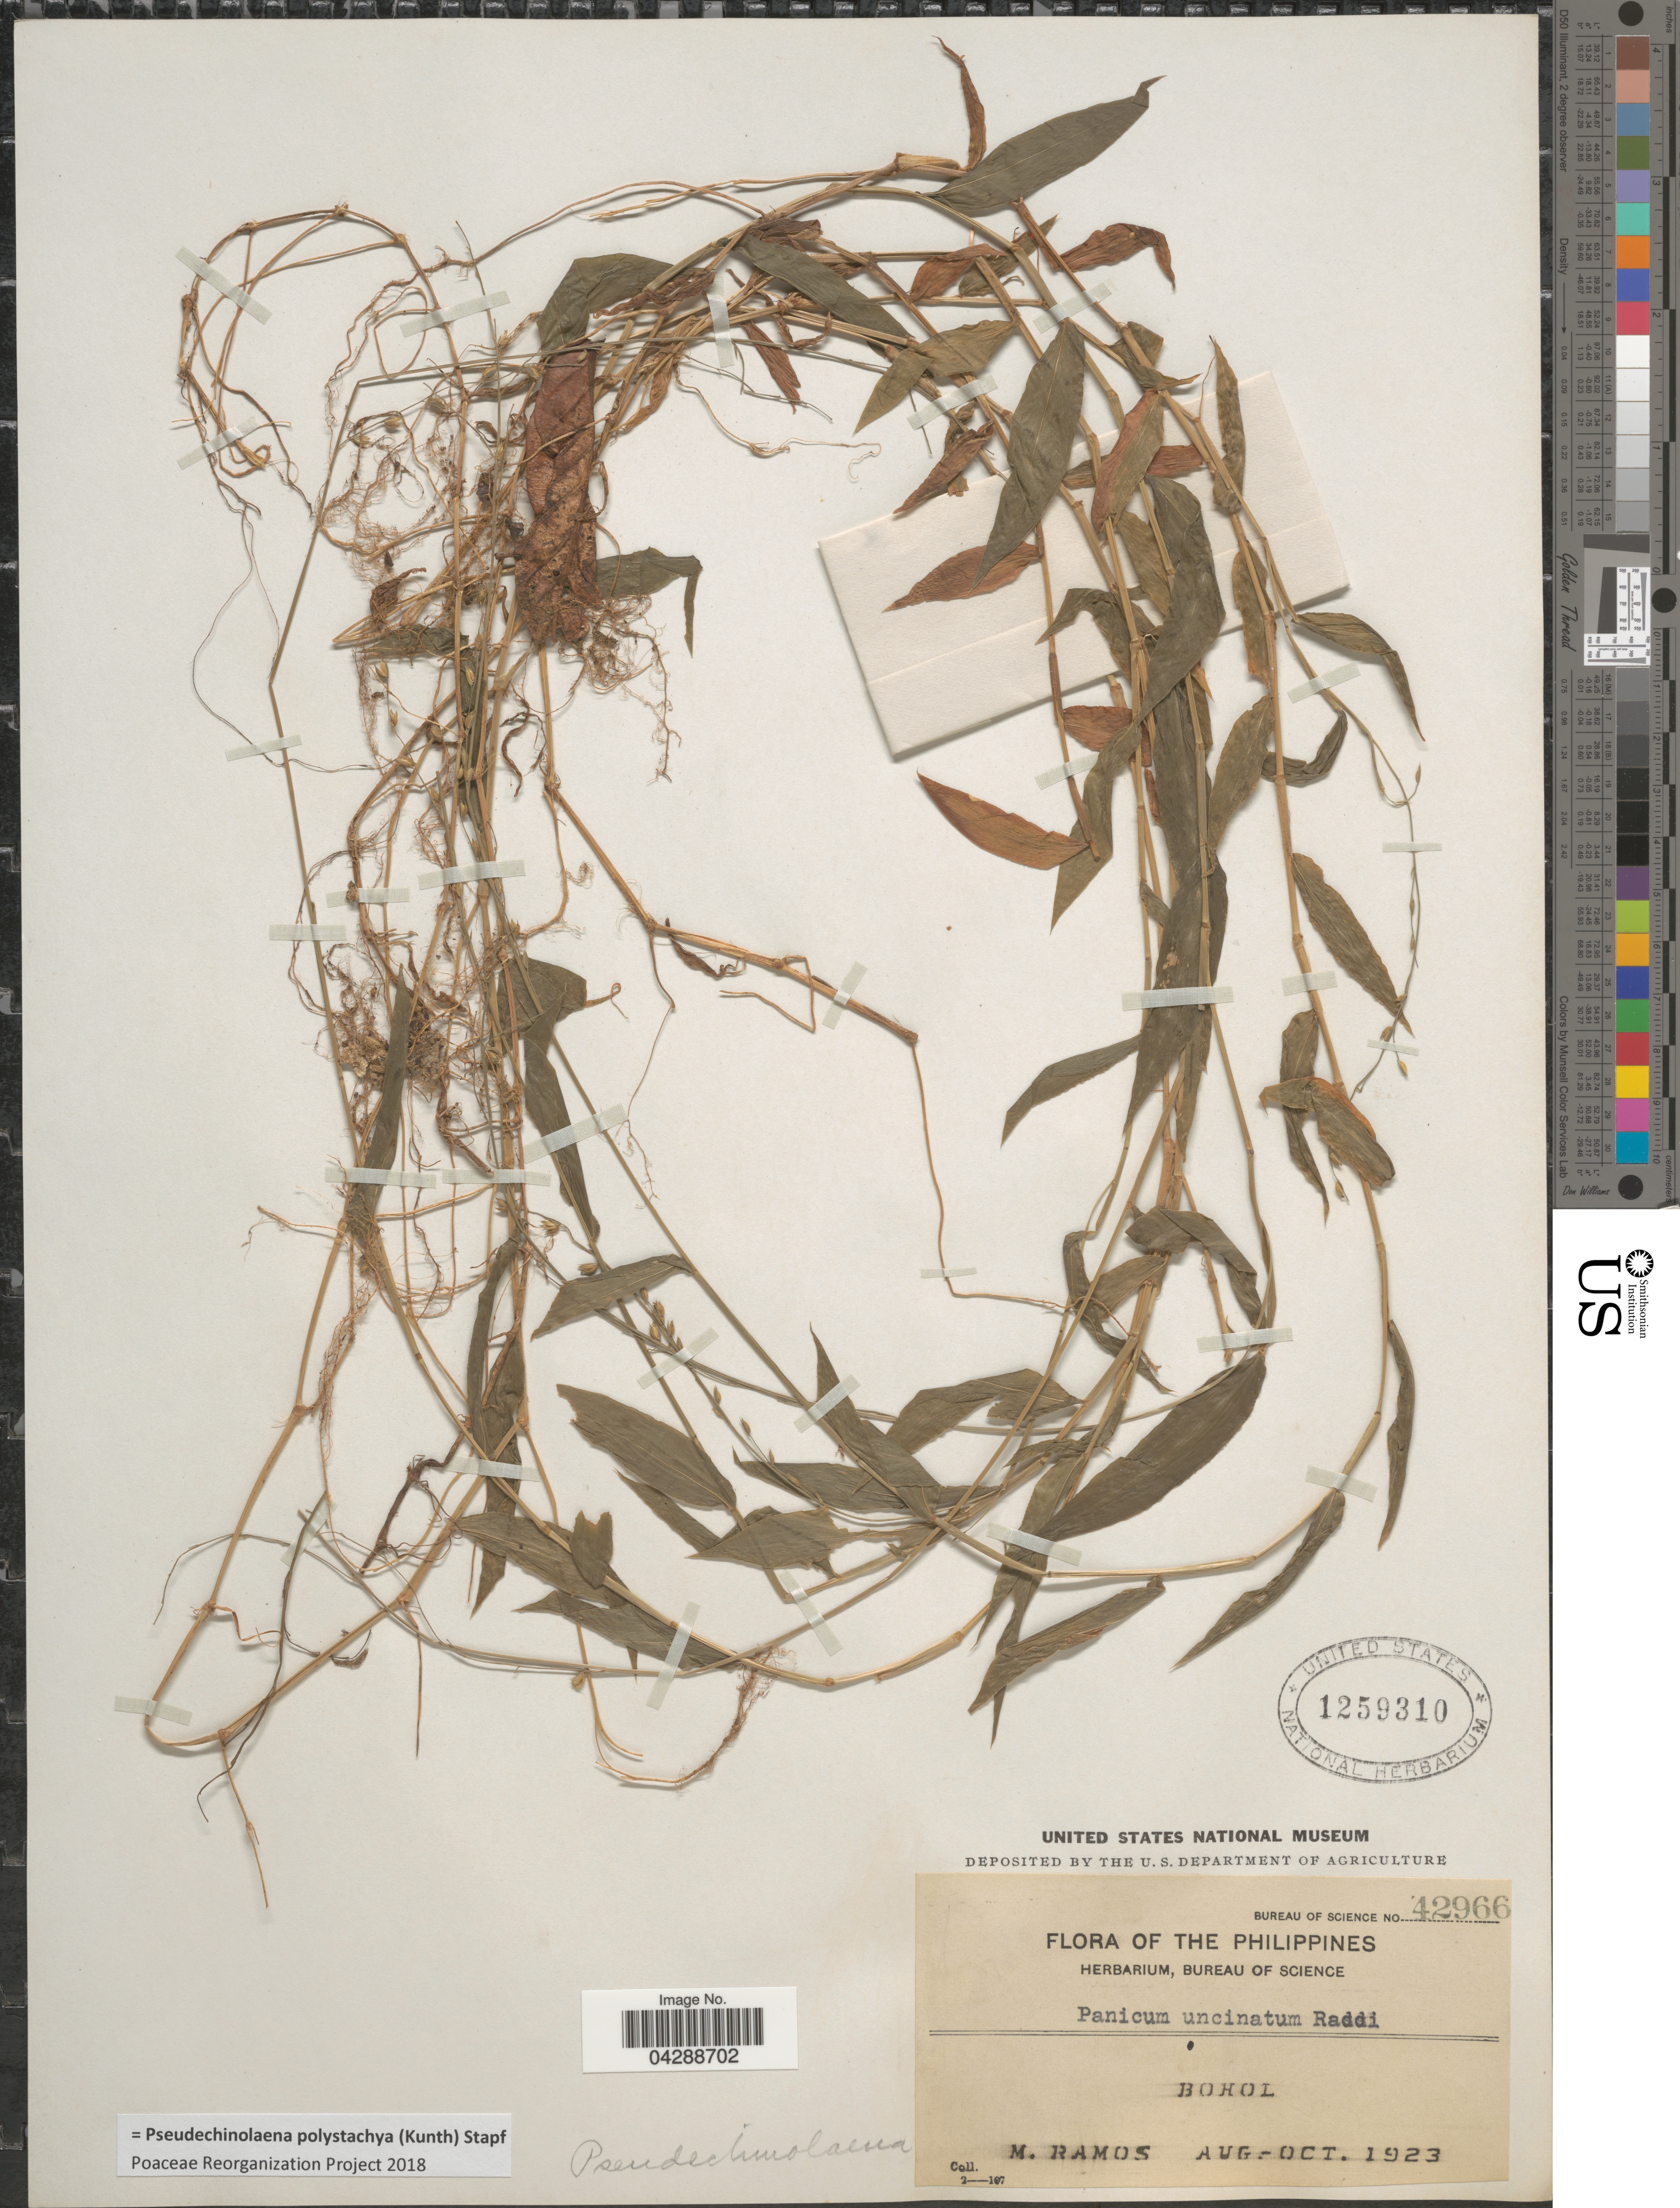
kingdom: Plantae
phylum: Tracheophyta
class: Liliopsida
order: Poales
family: Poaceae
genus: Pseudechinolaena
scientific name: Pseudechinolaena polystachya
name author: (Kunth) Stapf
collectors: M. Ramos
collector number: Bureau of Science 42966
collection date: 1923-08/1923-10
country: Philippines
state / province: Central Visayas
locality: Bohol.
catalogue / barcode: US 1259310